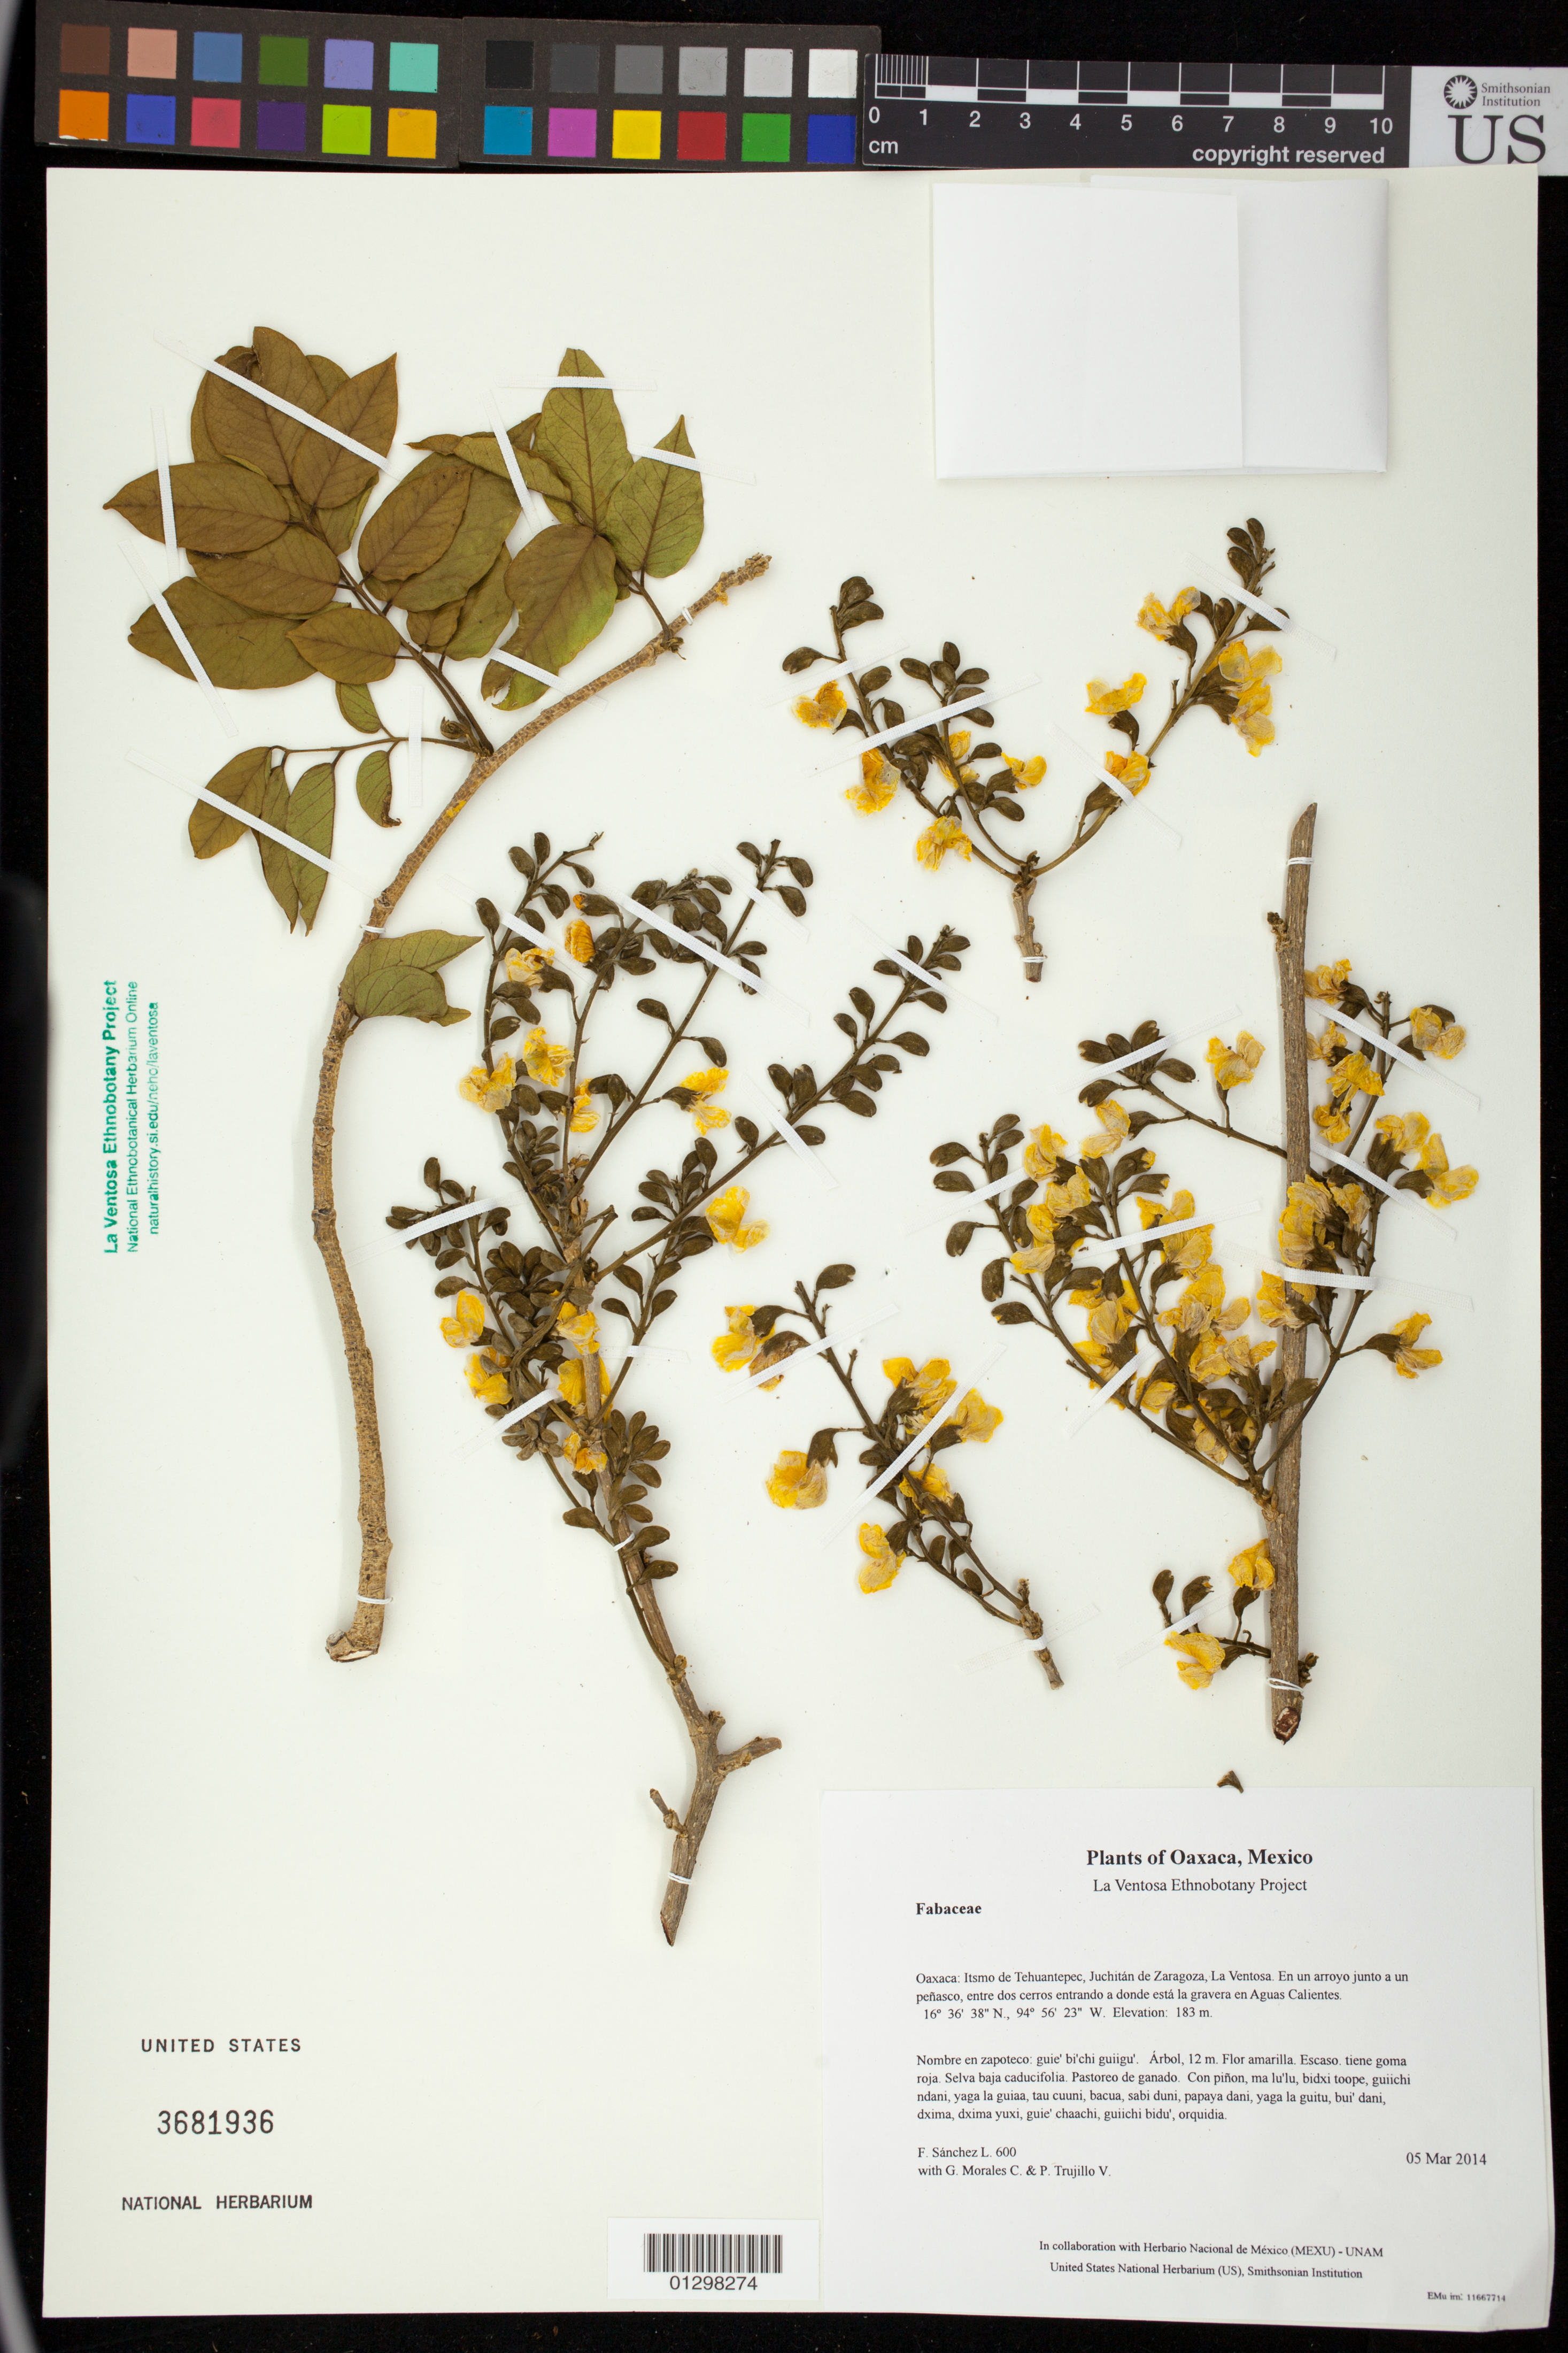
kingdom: Plantae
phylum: Tracheophyta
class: Magnoliopsida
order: Fabales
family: Fabaceae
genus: Pterocarpus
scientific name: Pterocarpus orbiculatus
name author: DC.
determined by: Cruz D., R.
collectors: F. Sánchez L., G. Morales C. & P. Trujillo V.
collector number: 600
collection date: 2014-03-05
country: Mexico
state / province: Oaxaca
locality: Itsmo de Tehuantepec, Juchitán de Zaragoza, La Ventosa. En un arroyo junto a un peñasco, entre dos cerros entrando a donde está la gravera en Aguas Calientes.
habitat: Selva baja caducifolia. Pastoreo de ganado.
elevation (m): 183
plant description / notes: MEXU, SERO, US; Yaga. 12 m. Guie' naguchi. Huaxie'.; ensagrerado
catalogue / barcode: US 3681936